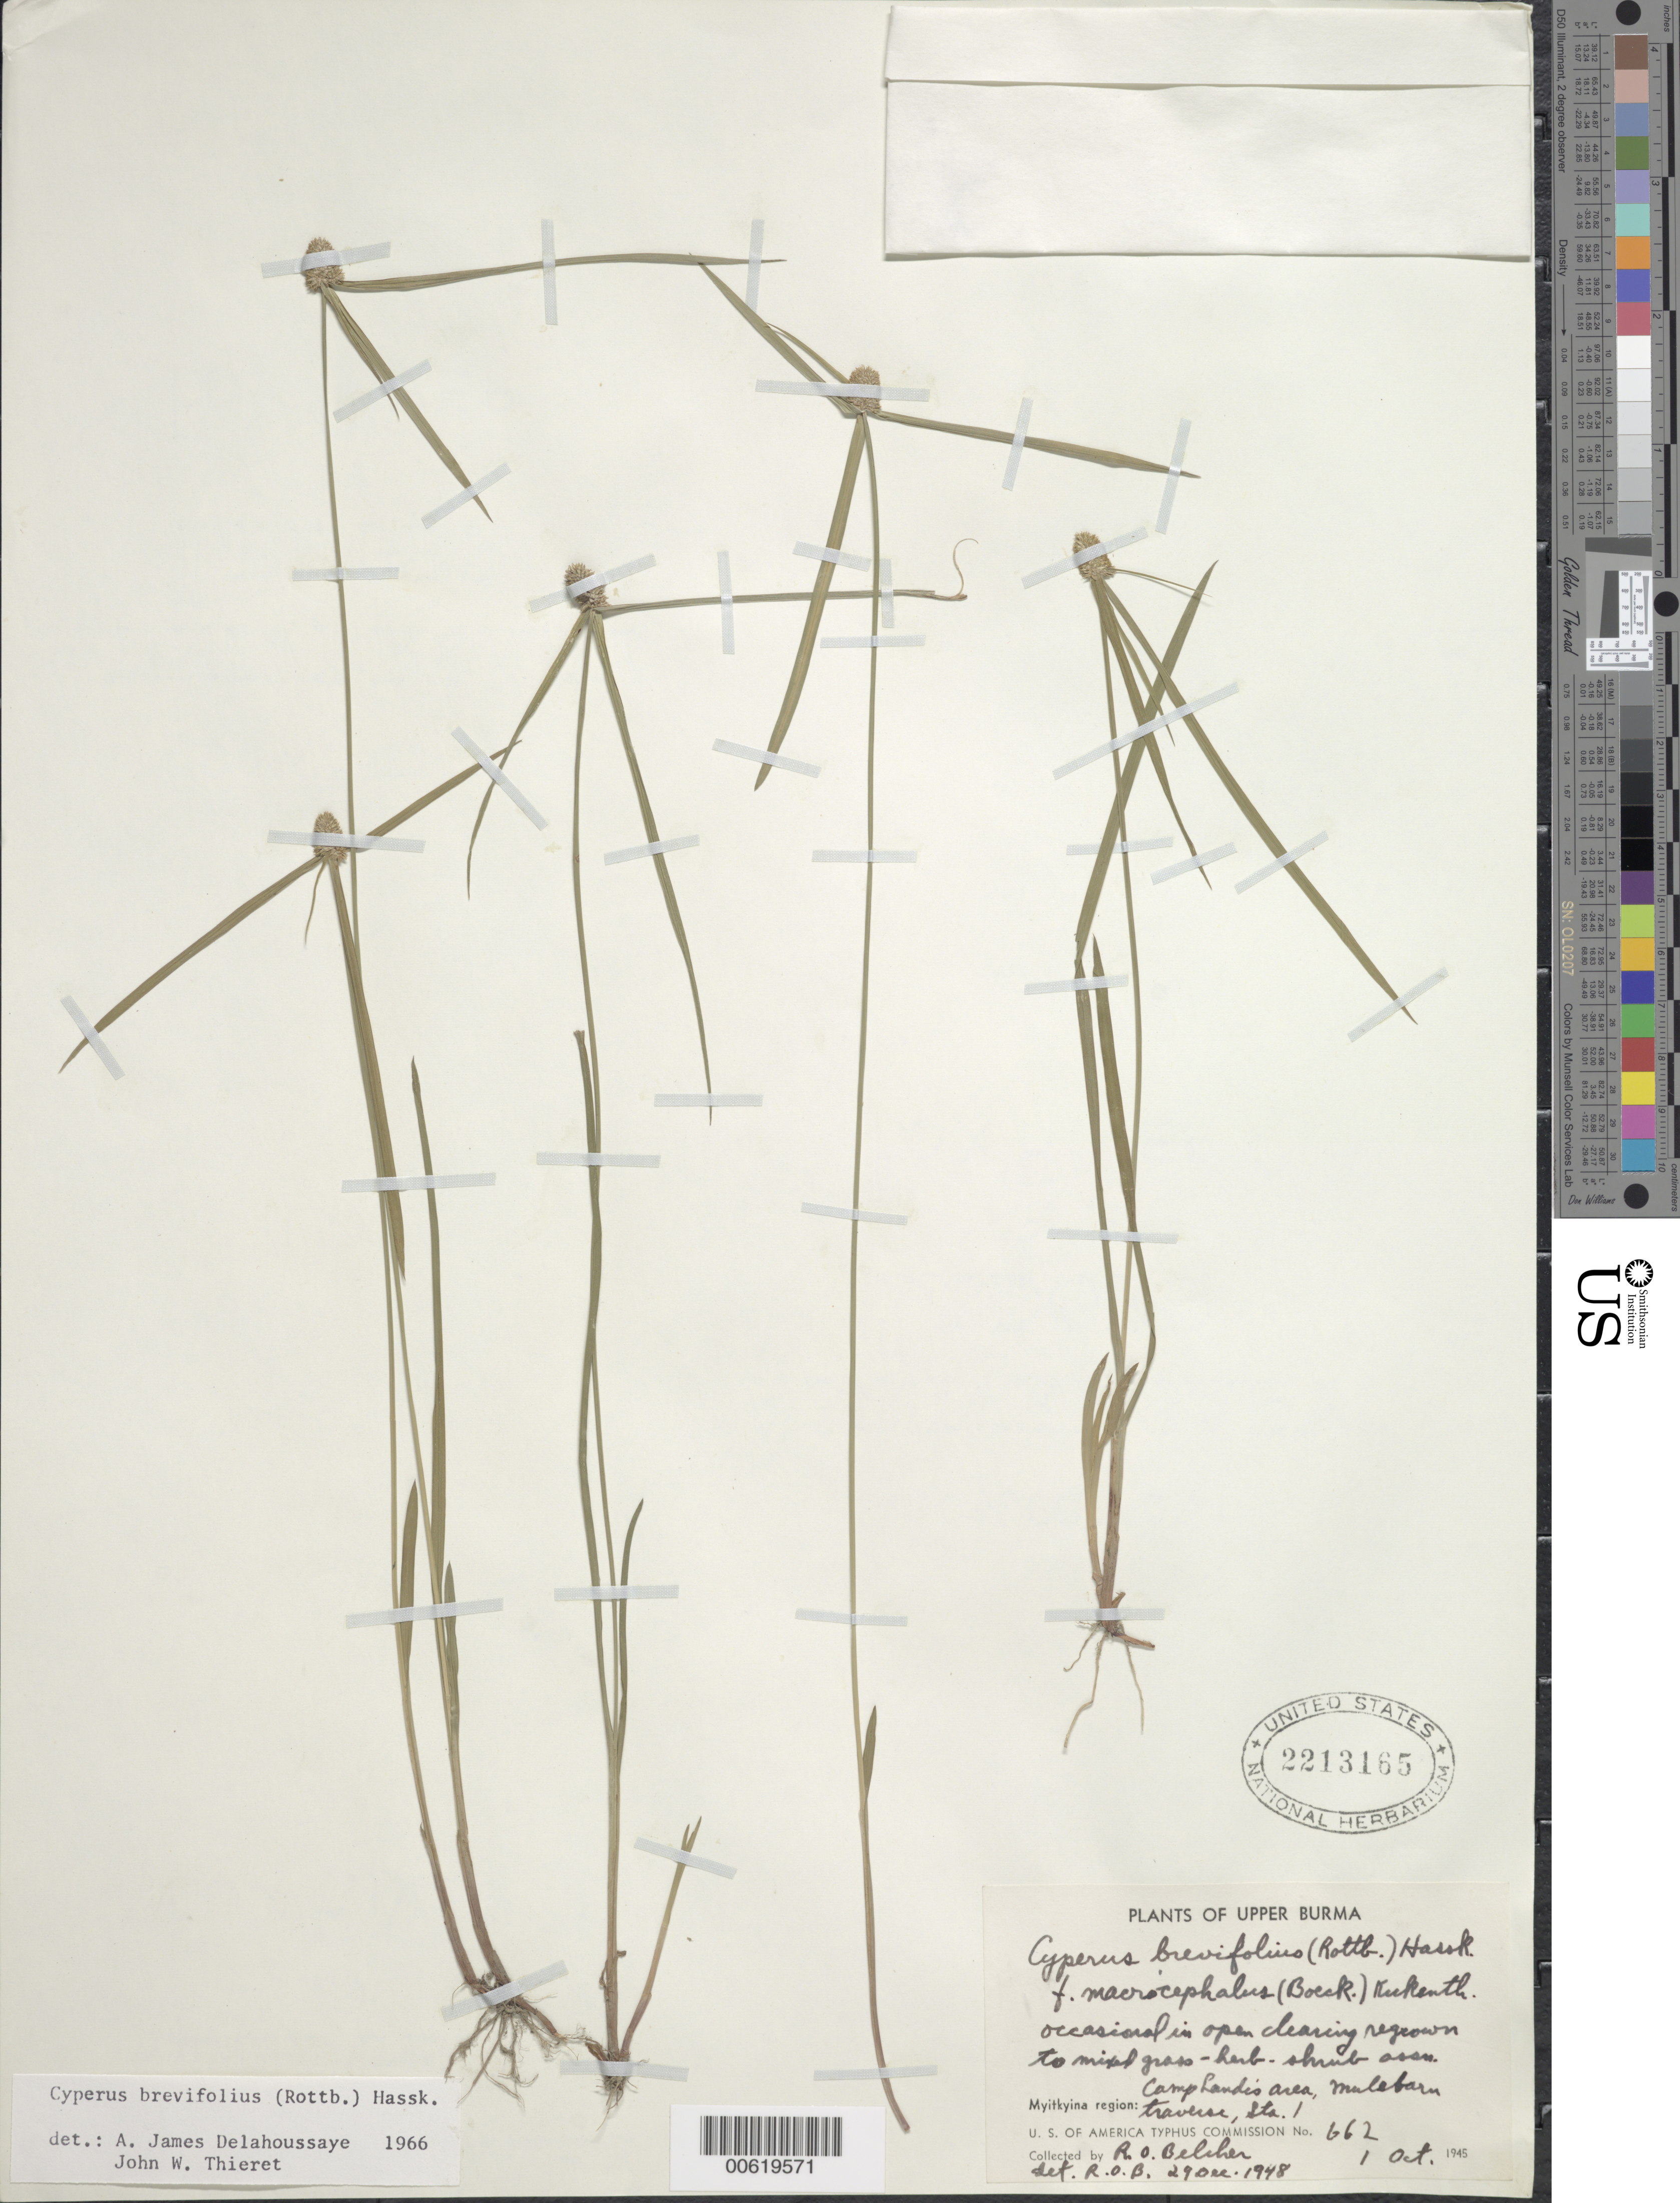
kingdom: Plantae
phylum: Tracheophyta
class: Liliopsida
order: Poales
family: Cyperaceae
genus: Cyperus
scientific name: Cyperus brevifolius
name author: (Rottb.) Hassk.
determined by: Strong, M. T., (US), Smithsonian Institution - National Museum of Natural History (UNITED STATES)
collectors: R. Belcher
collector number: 662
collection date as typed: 01 Oct 1945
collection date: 1945-10-01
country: Myanmar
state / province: Kachin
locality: Camp Landis area, mule barn traverse, station 1.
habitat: Occasional in open clearing regrown to mixed grass-herb-shrub assu.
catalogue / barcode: US 2213165